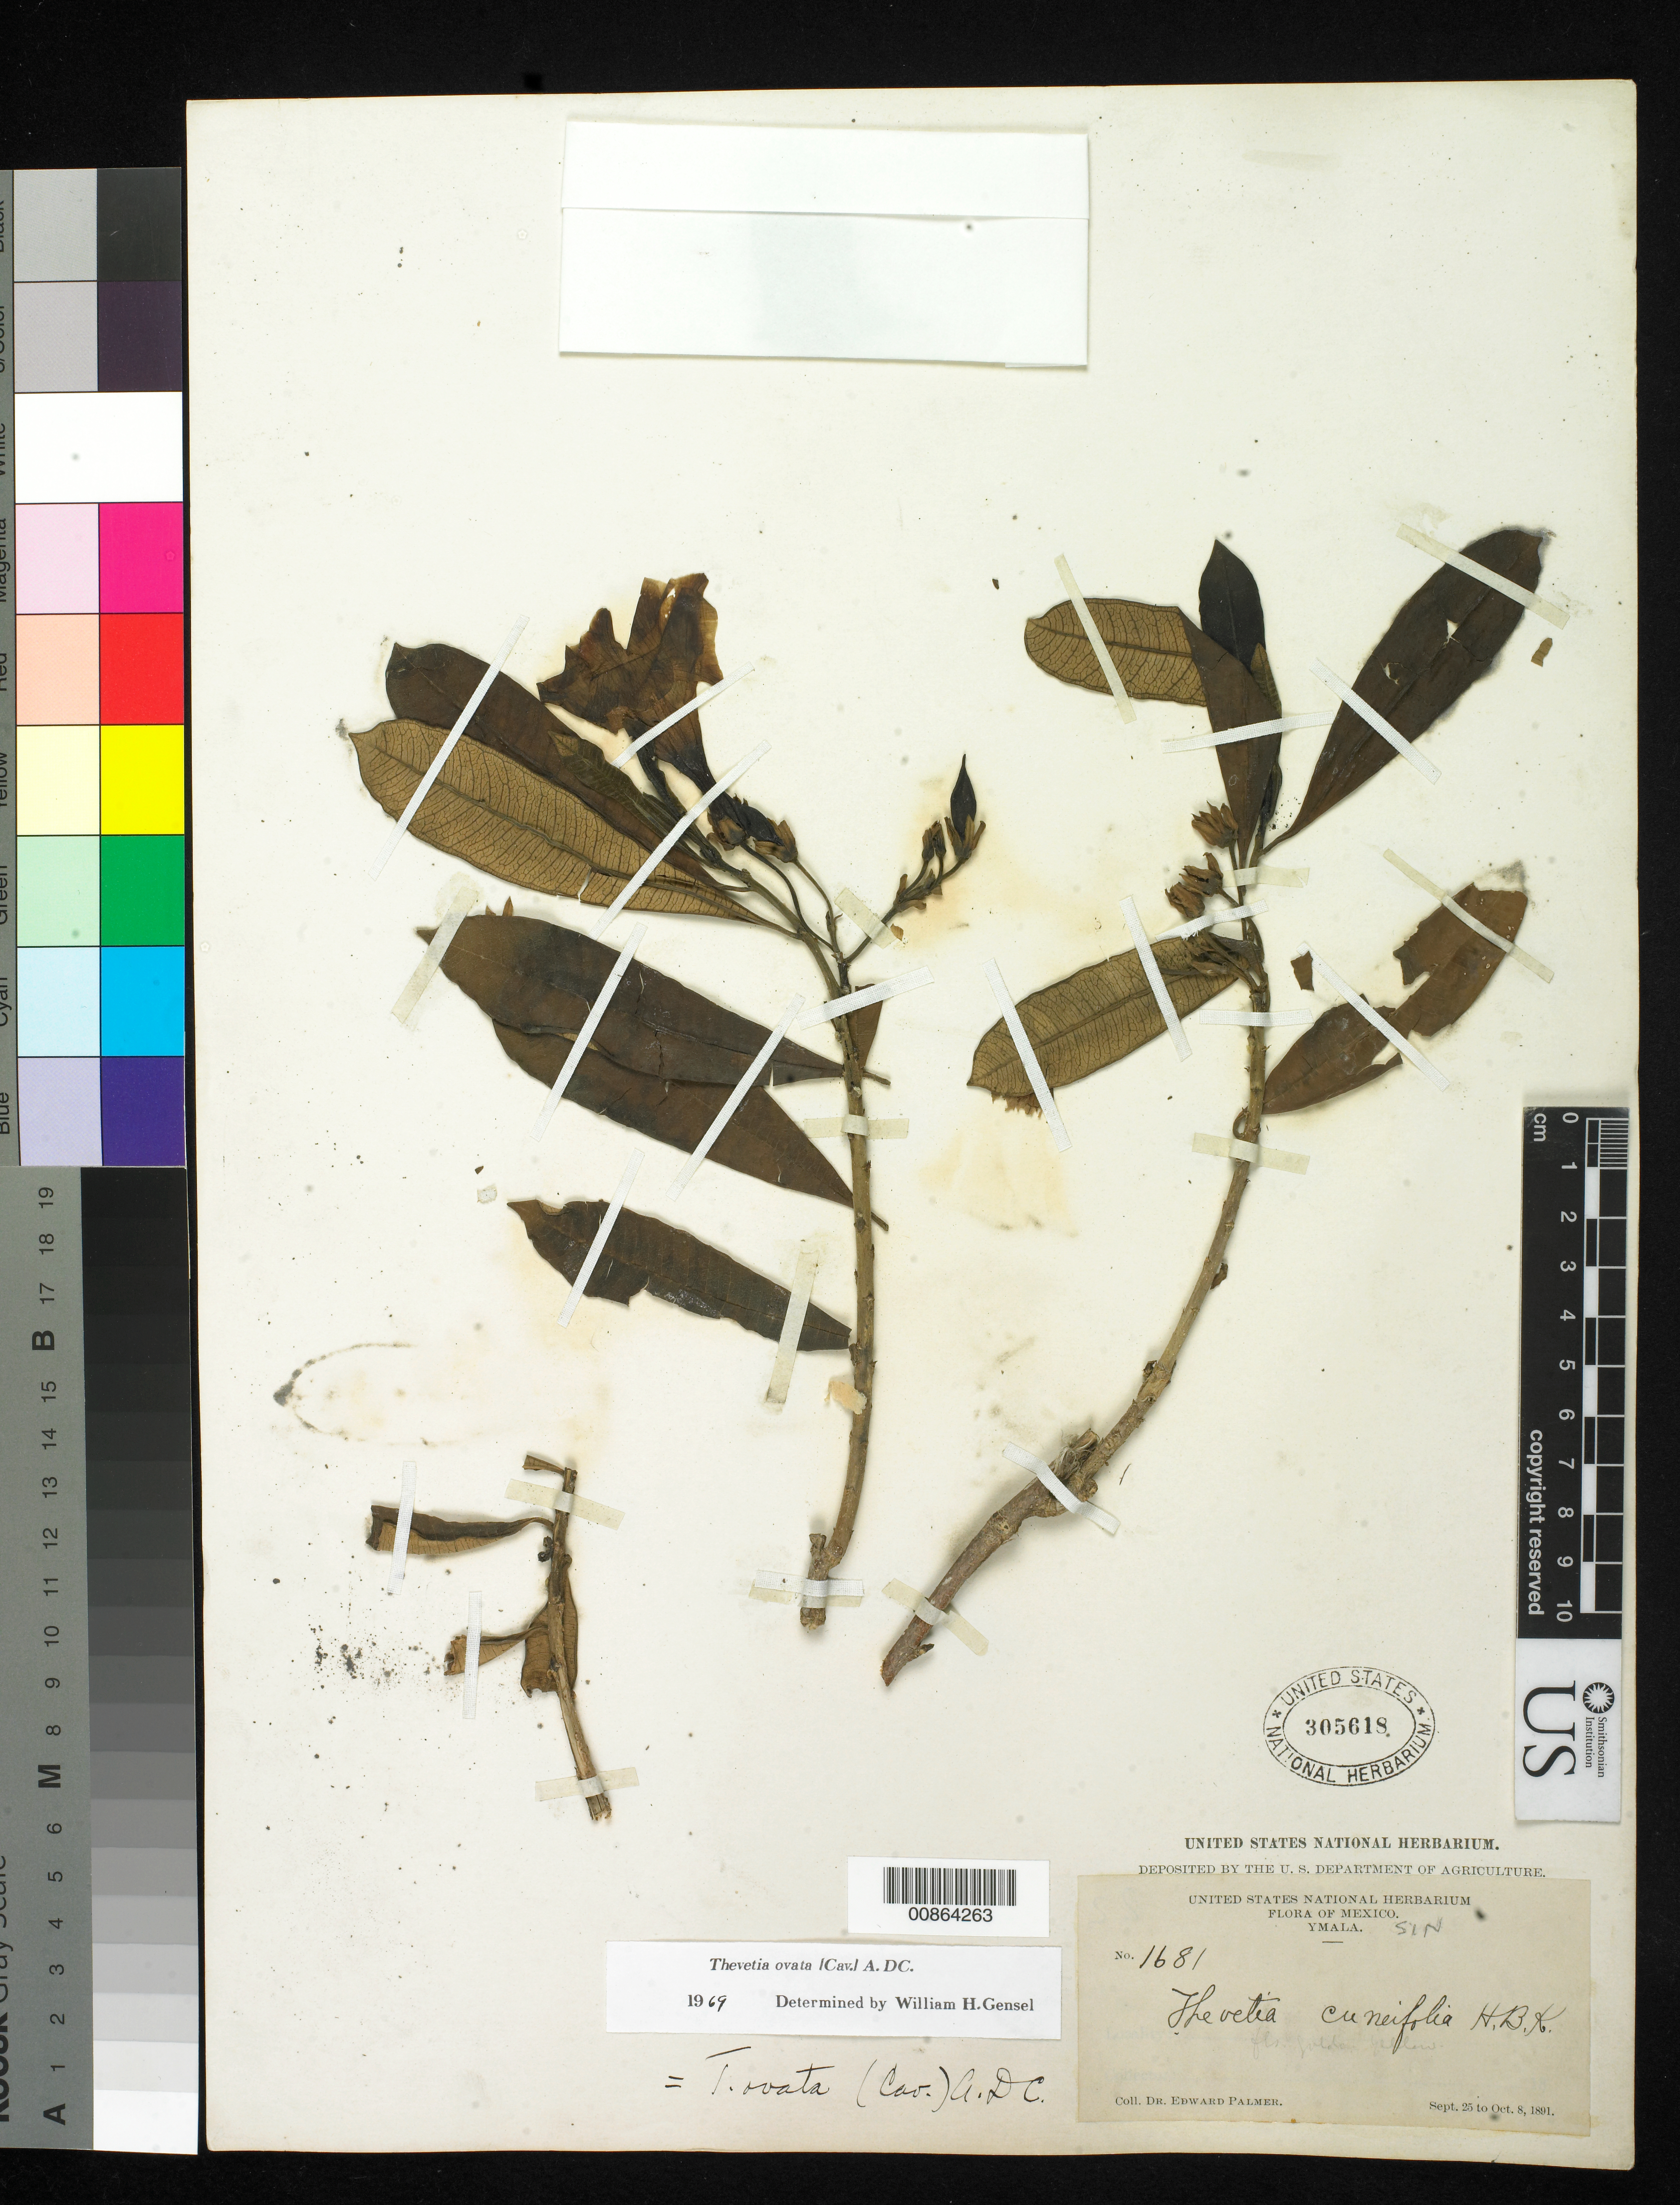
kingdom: Plantae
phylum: Tracheophyta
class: Magnoliopsida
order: Gentianales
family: Apocynaceae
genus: Thevetia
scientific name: Thevetia ovata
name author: (Cav.) A. DC.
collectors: E. Palmer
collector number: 1681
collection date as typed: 25 Sep 1891 to 08 Oct 1891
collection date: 1891-09-25/1891-10-08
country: Mexico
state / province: Sinaloa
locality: Ymala, Sinaloa.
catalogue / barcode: US 305618